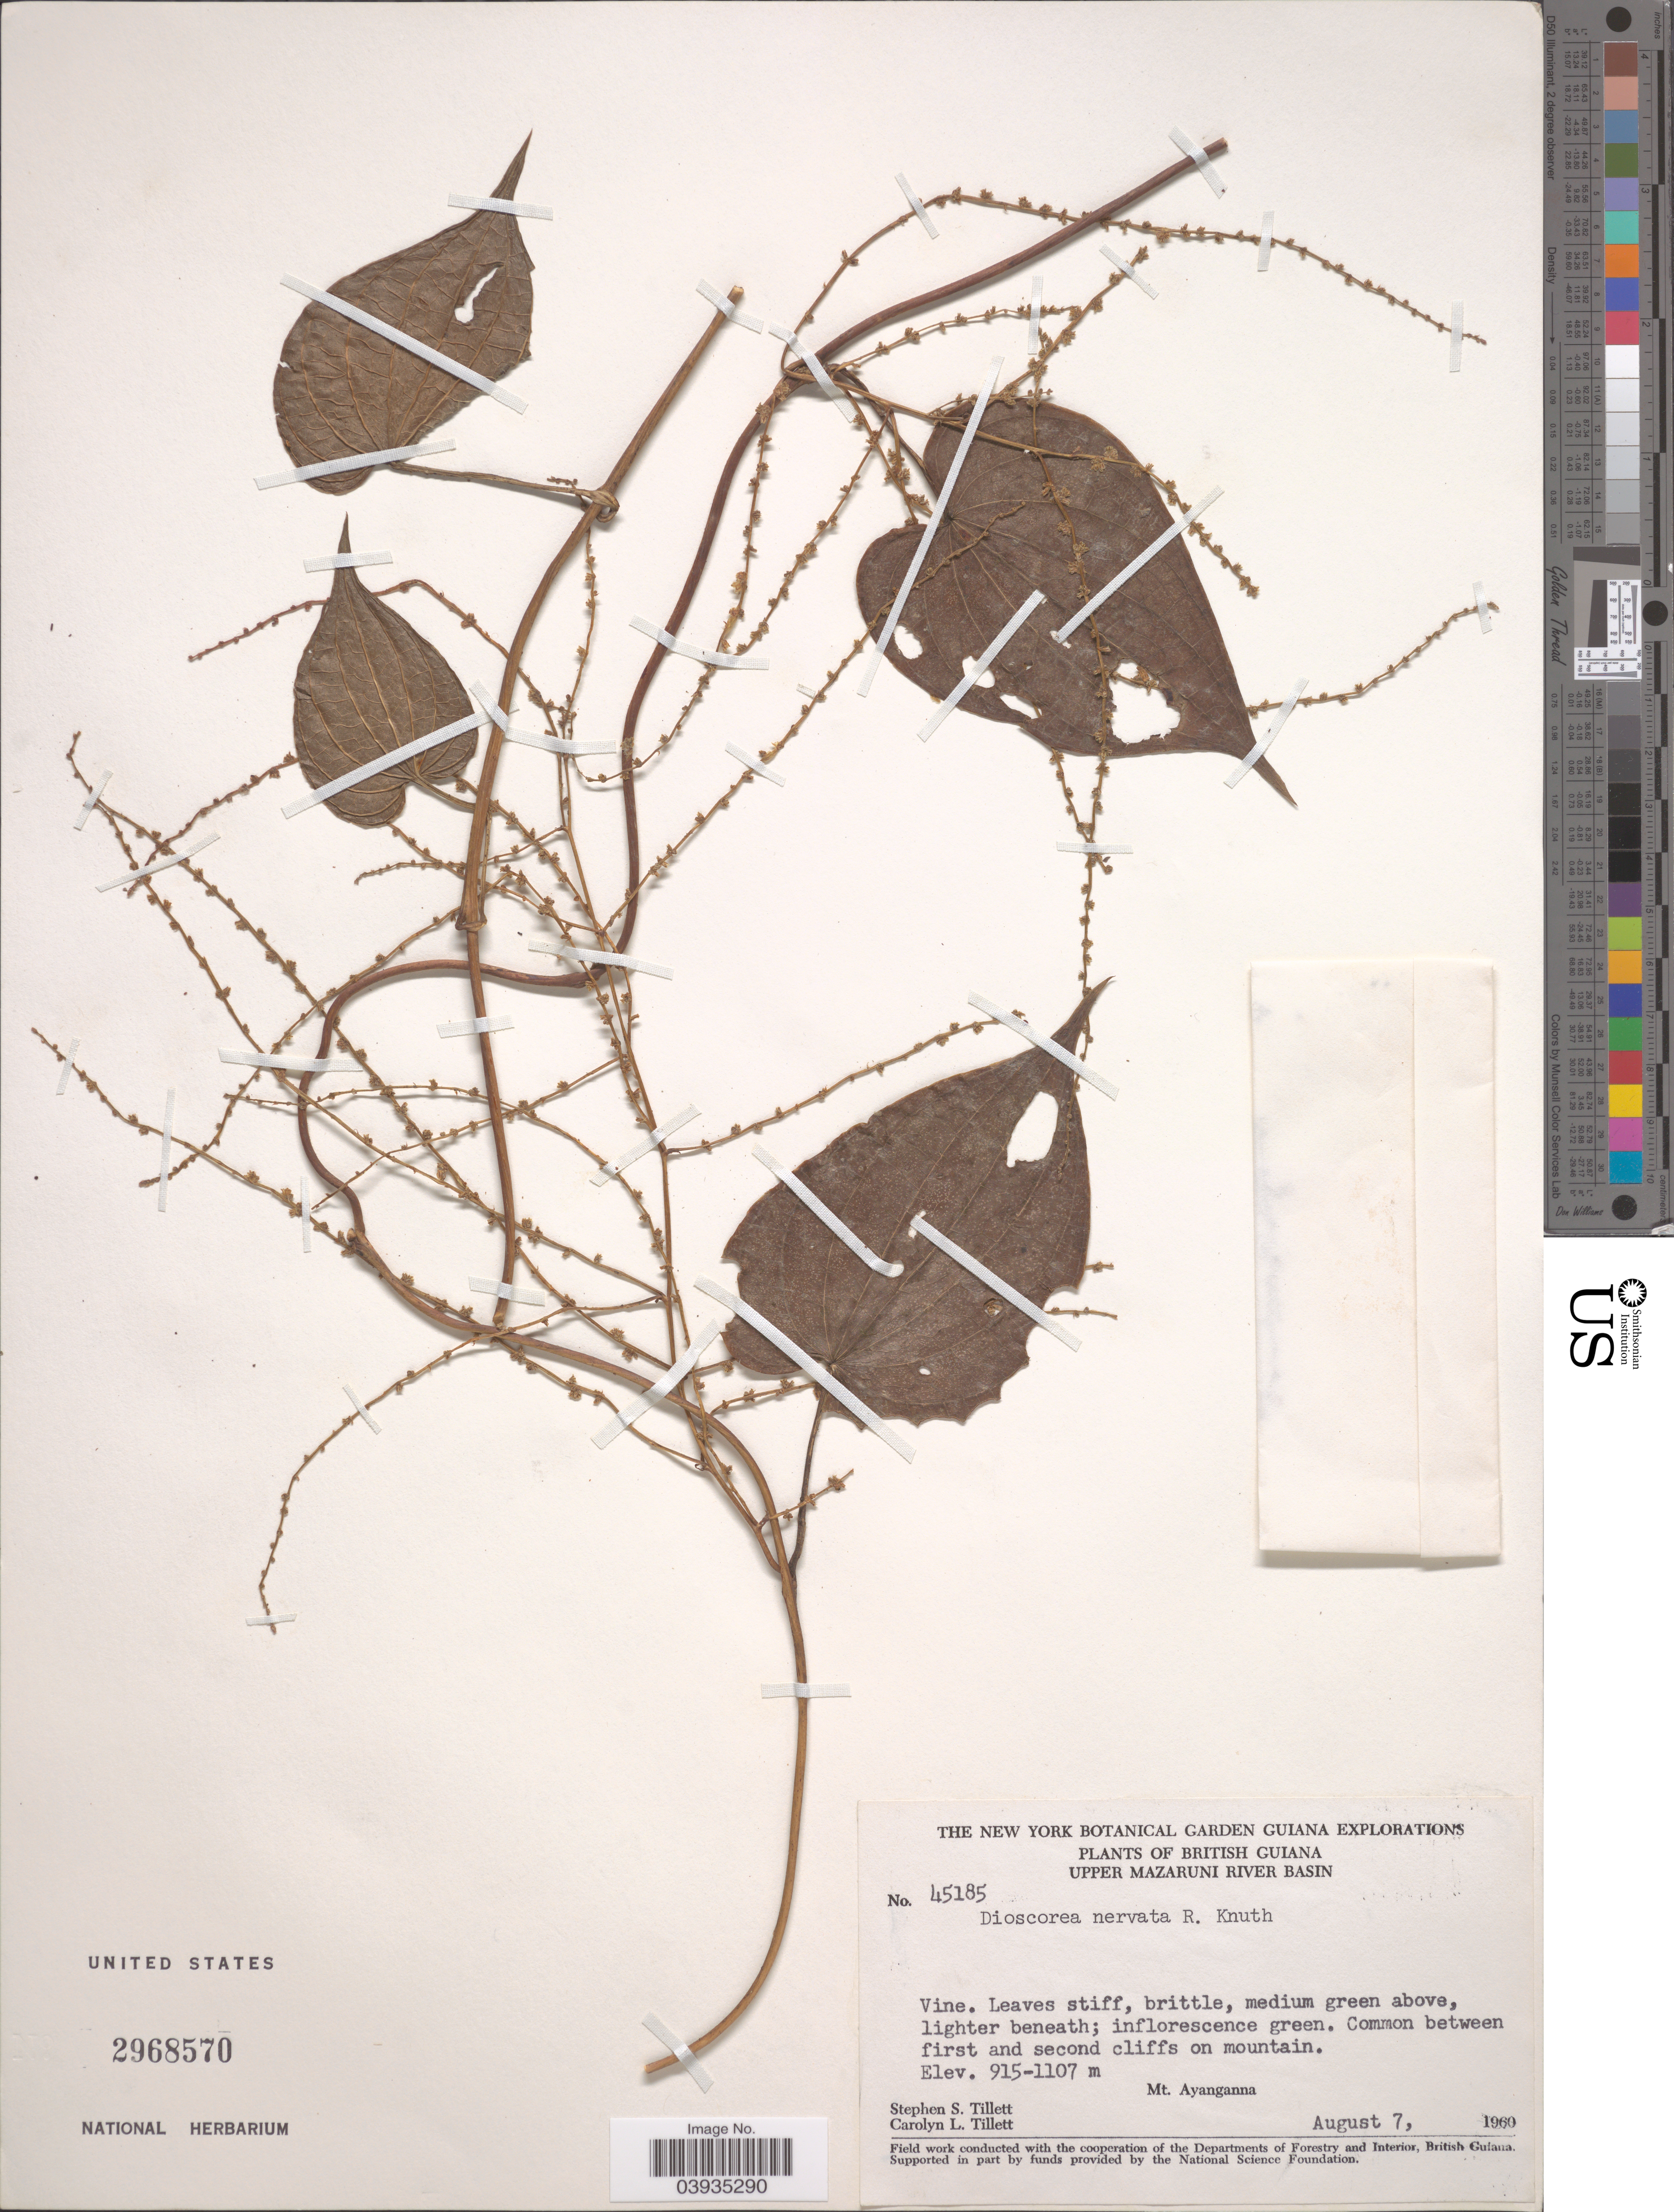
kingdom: Plantae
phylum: Tracheophyta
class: Liliopsida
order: Dioscoreales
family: Dioscoreaceae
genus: Dioscorea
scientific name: Dioscorea nervata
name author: R. Knuth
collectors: S. S. Tillett & C. L. Tillett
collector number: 45185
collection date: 1960-08-07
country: Guyana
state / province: Cuyuni-Mazaruni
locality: British Guiana. Upper Mazaruni River Basin. Mt. Ayanganna.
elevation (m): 915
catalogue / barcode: US 2968570